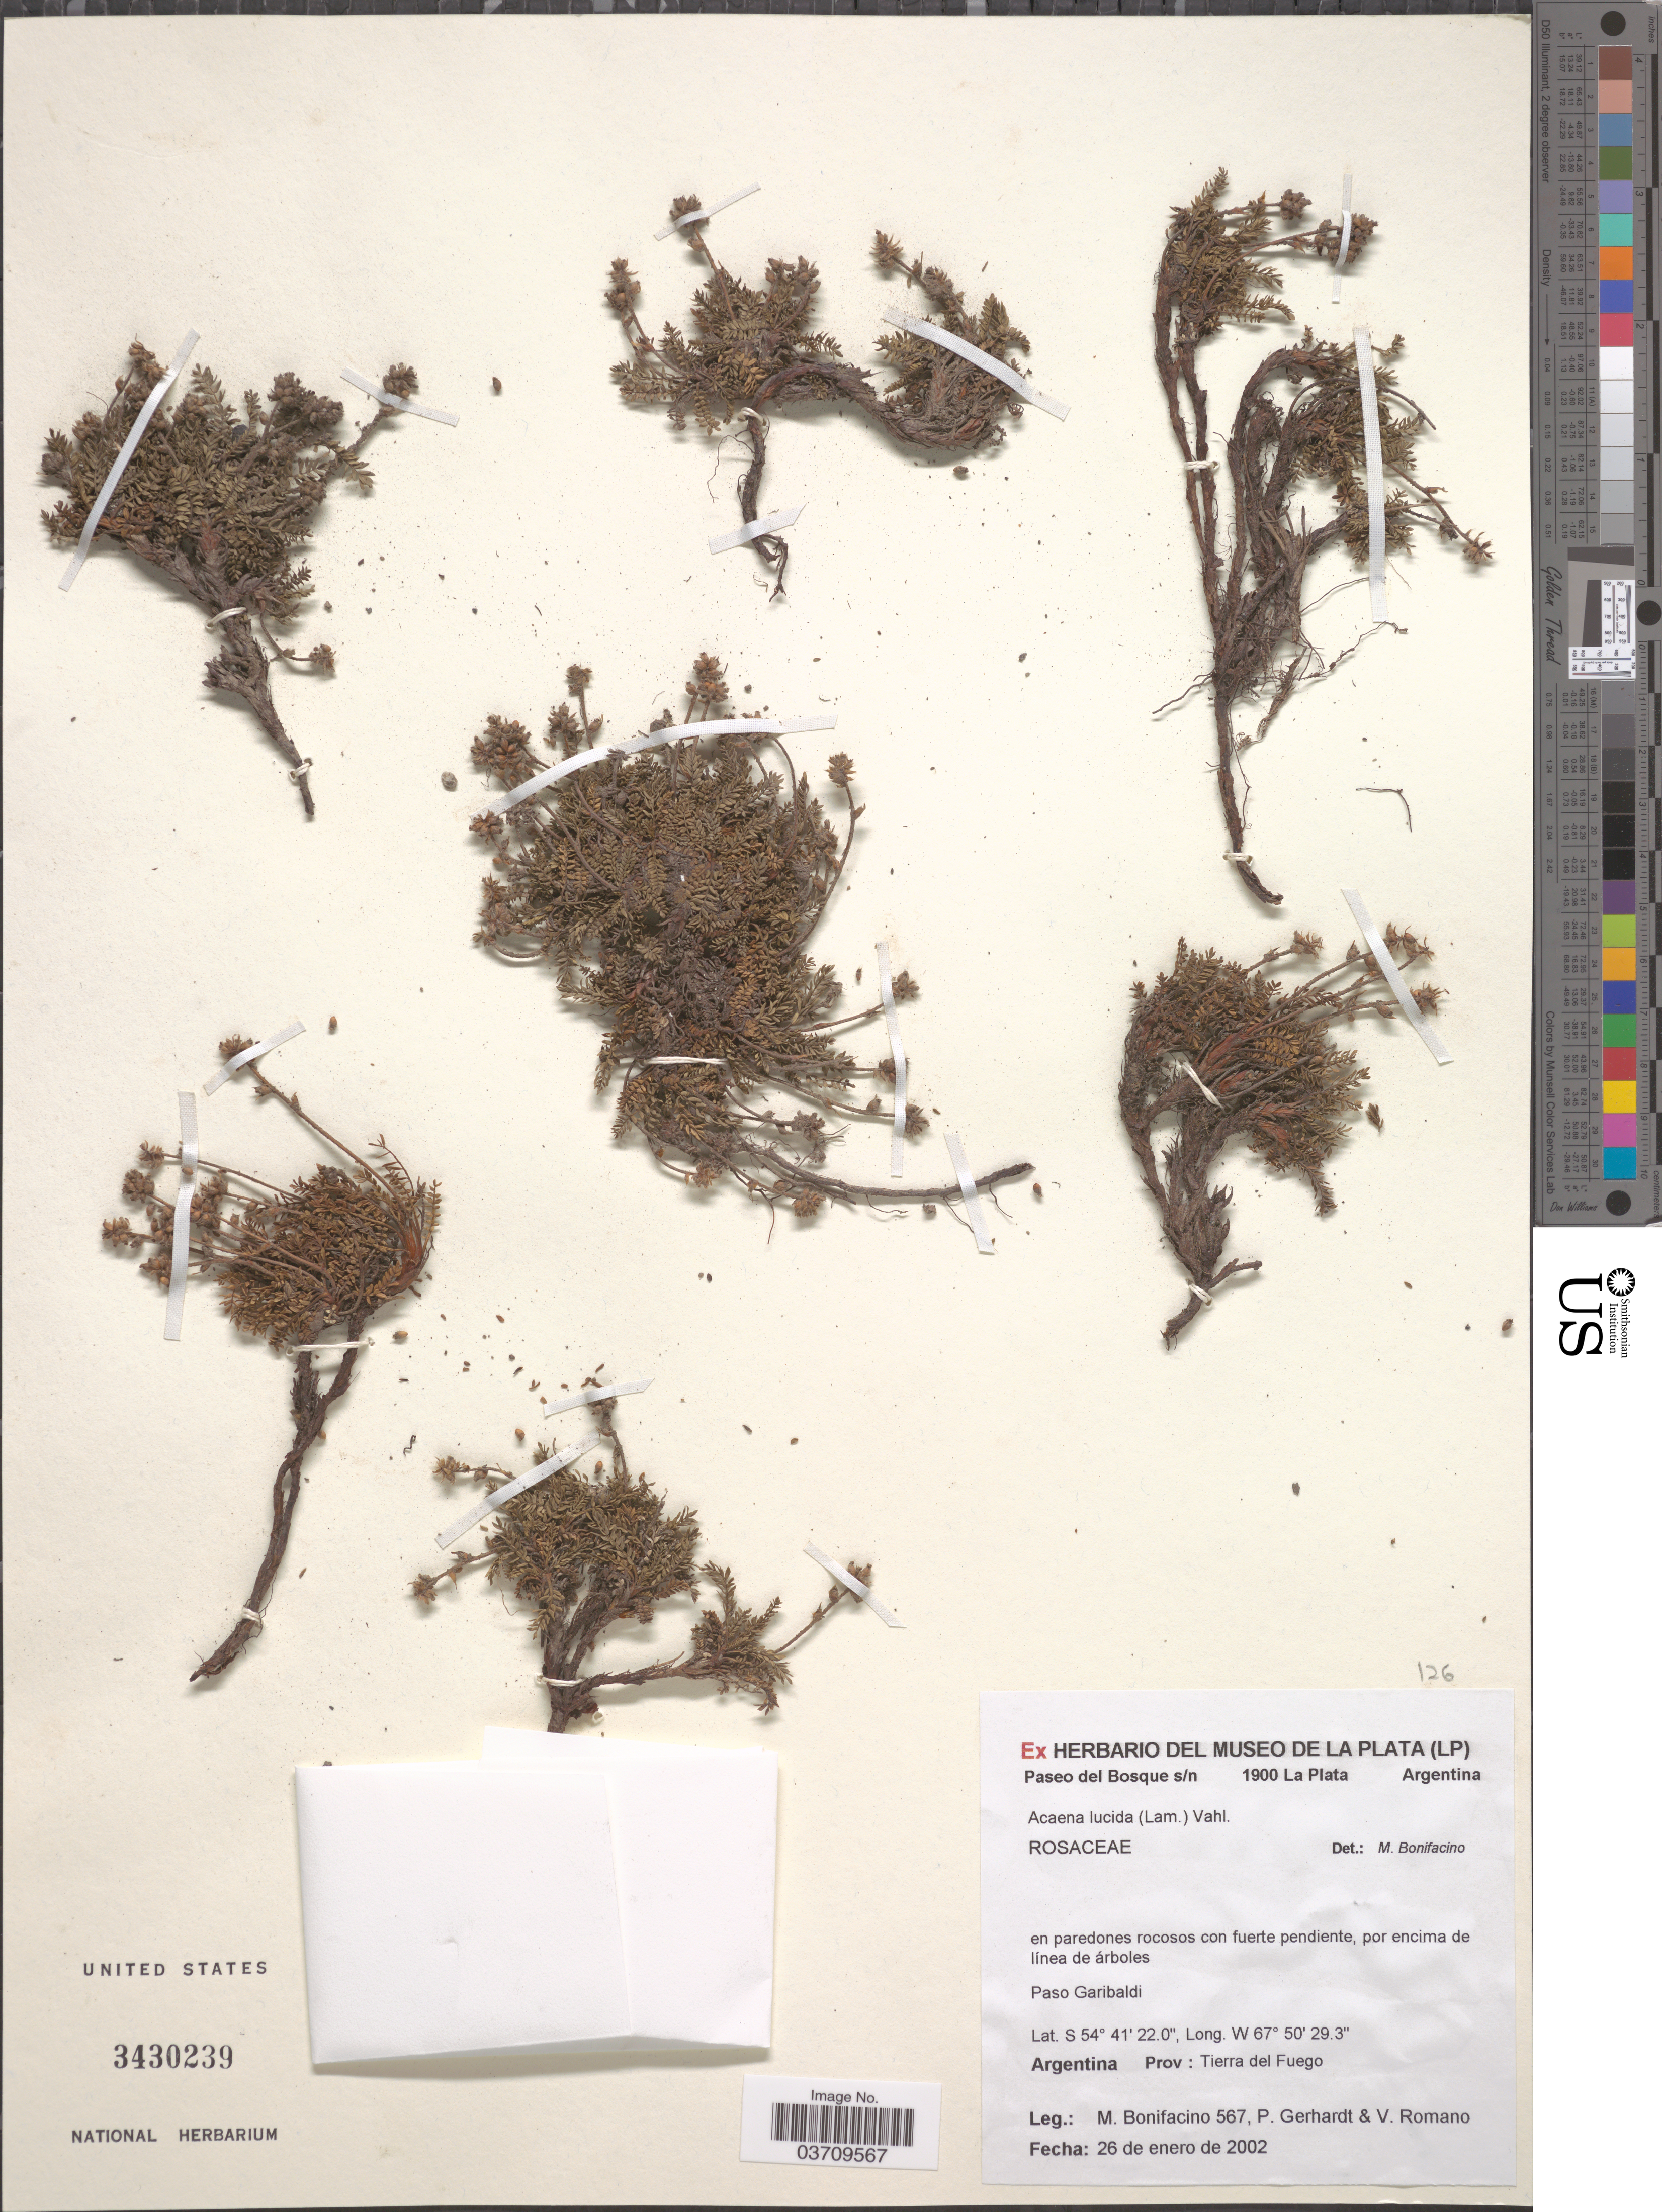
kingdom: Plantae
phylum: Tracheophyta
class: Magnoliopsida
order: Rosales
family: Rosaceae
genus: Acaena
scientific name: Acaena lucida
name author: (Aiton) Vahl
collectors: M. Bonifacino, P. Gerhardt & V. Romano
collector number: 0567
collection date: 2002-01-26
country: Argentina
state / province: Tierra del Fuego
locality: Paso Garibaldi.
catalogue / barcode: US 3430239